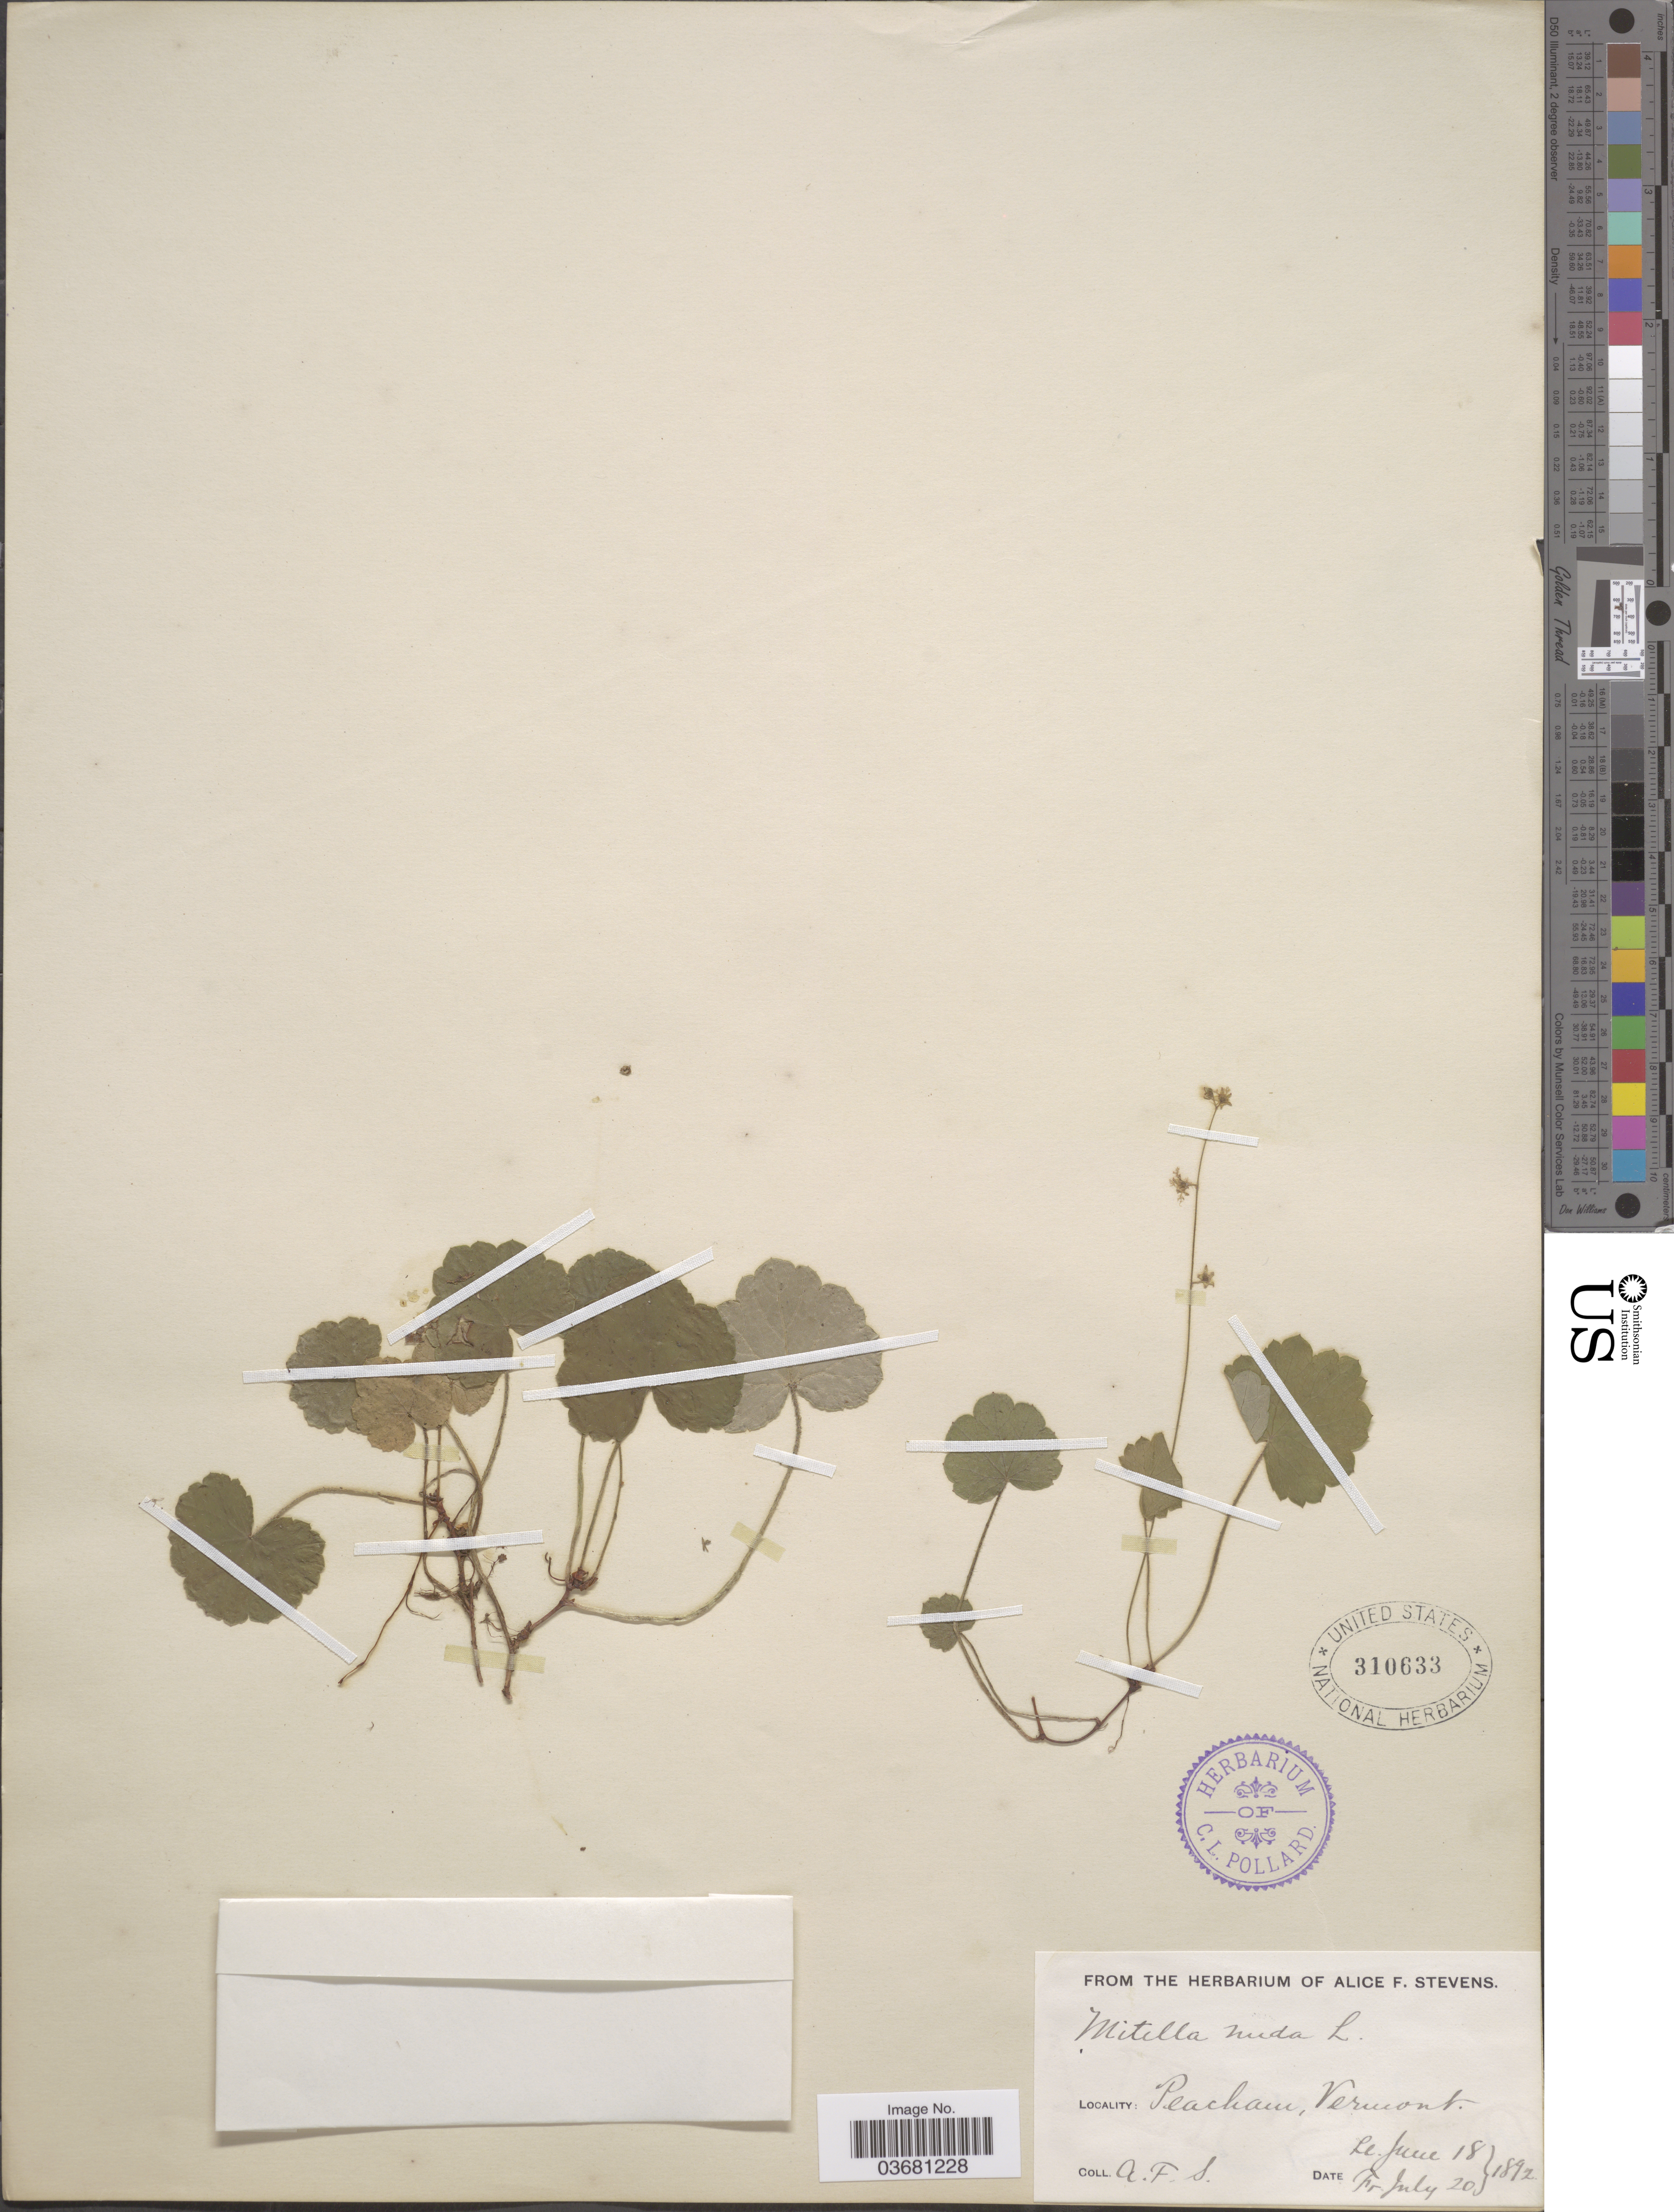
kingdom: Plantae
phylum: Tracheophyta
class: Magnoliopsida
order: Saxifragales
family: Saxifragaceae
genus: Mitella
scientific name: Mitella nuda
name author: L.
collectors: A. Stevens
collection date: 1892-06-18/1892-07-20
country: United States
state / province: Vermont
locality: Peacham.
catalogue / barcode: US 310633